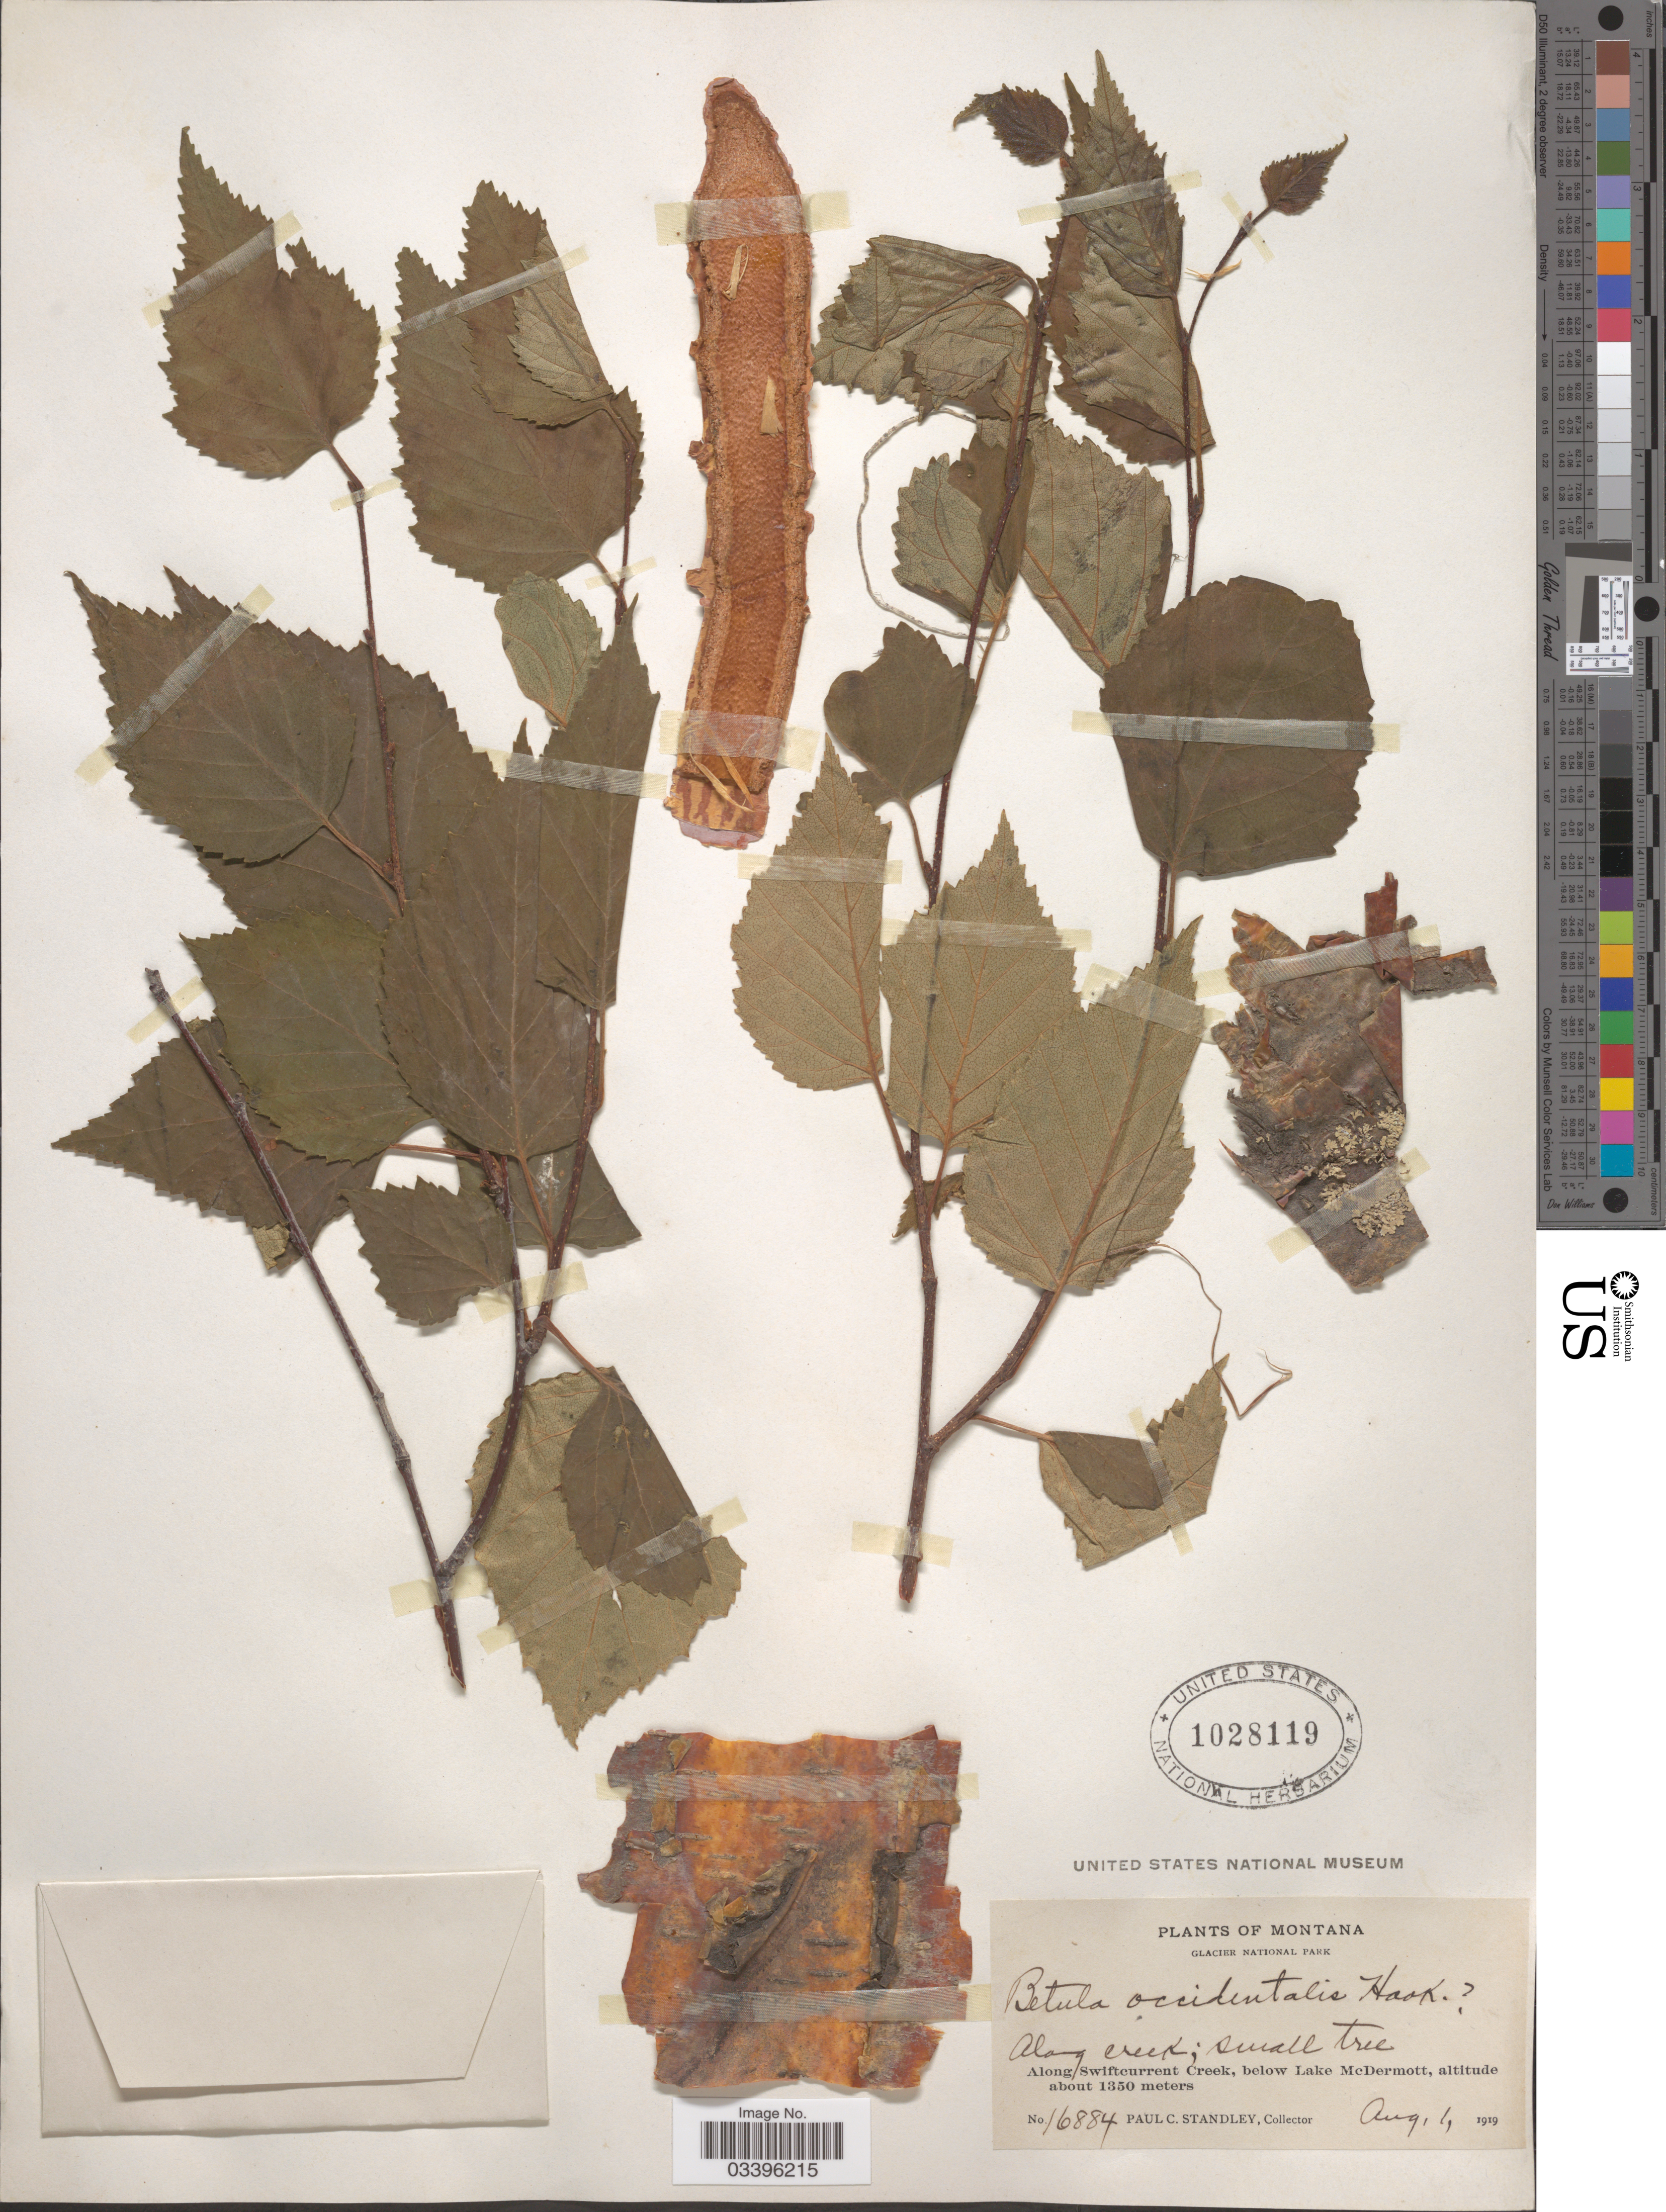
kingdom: Plantae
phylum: Tracheophyta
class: Magnoliopsida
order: Fagales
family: Betulaceae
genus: Betula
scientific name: Betula occidentalis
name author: Hook.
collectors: P. C. Standley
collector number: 16884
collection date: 1919-08-01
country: United States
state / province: Montana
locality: Glacier National Park. Along Swiftcurrent Creek, below Lake McDermott.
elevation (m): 1350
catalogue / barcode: US 1028119